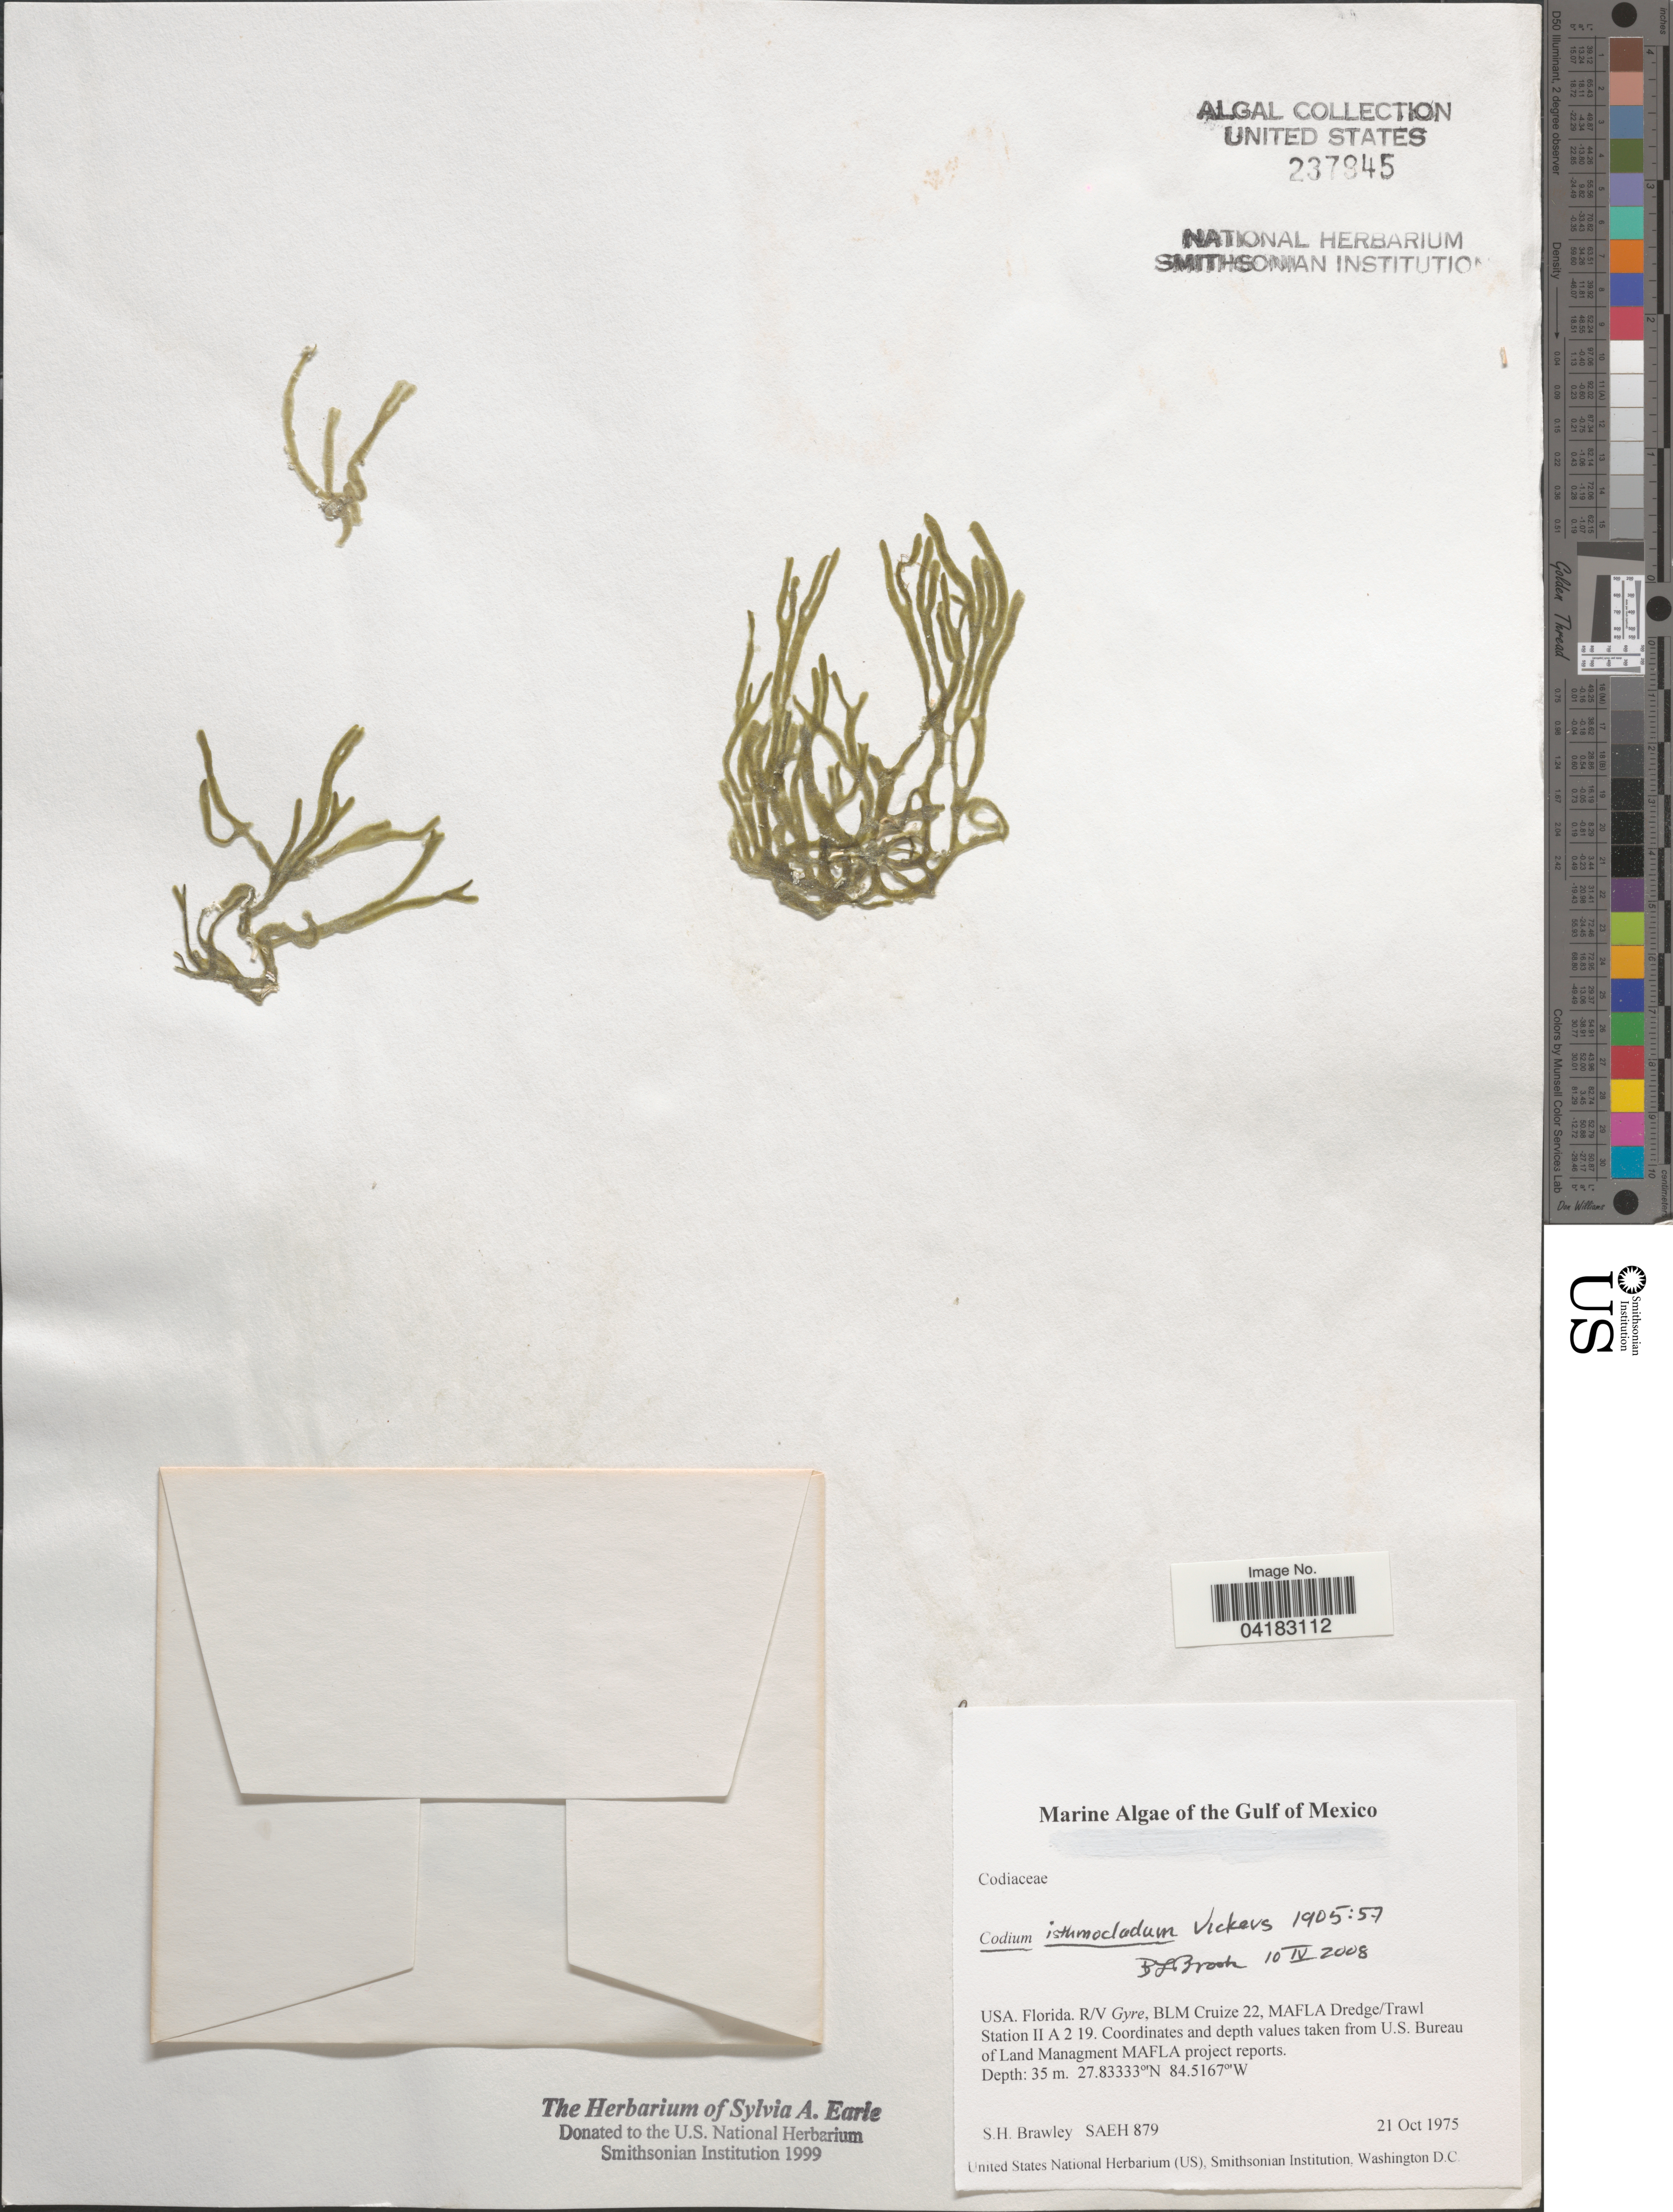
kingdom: Plantae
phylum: Chlorophyta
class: Ulvophyceae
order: Bryopsidales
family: Codiaceae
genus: Codium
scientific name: Codium isthmocladum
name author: Vickers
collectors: S. Brawley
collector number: SAEH879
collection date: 1975-10-21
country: United States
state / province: Florida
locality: Gulf of Mexico. R/V Gyre, BLM Cruize 22, MAFLA Dredge/Trawl Station II A 2 19.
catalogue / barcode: US 237945